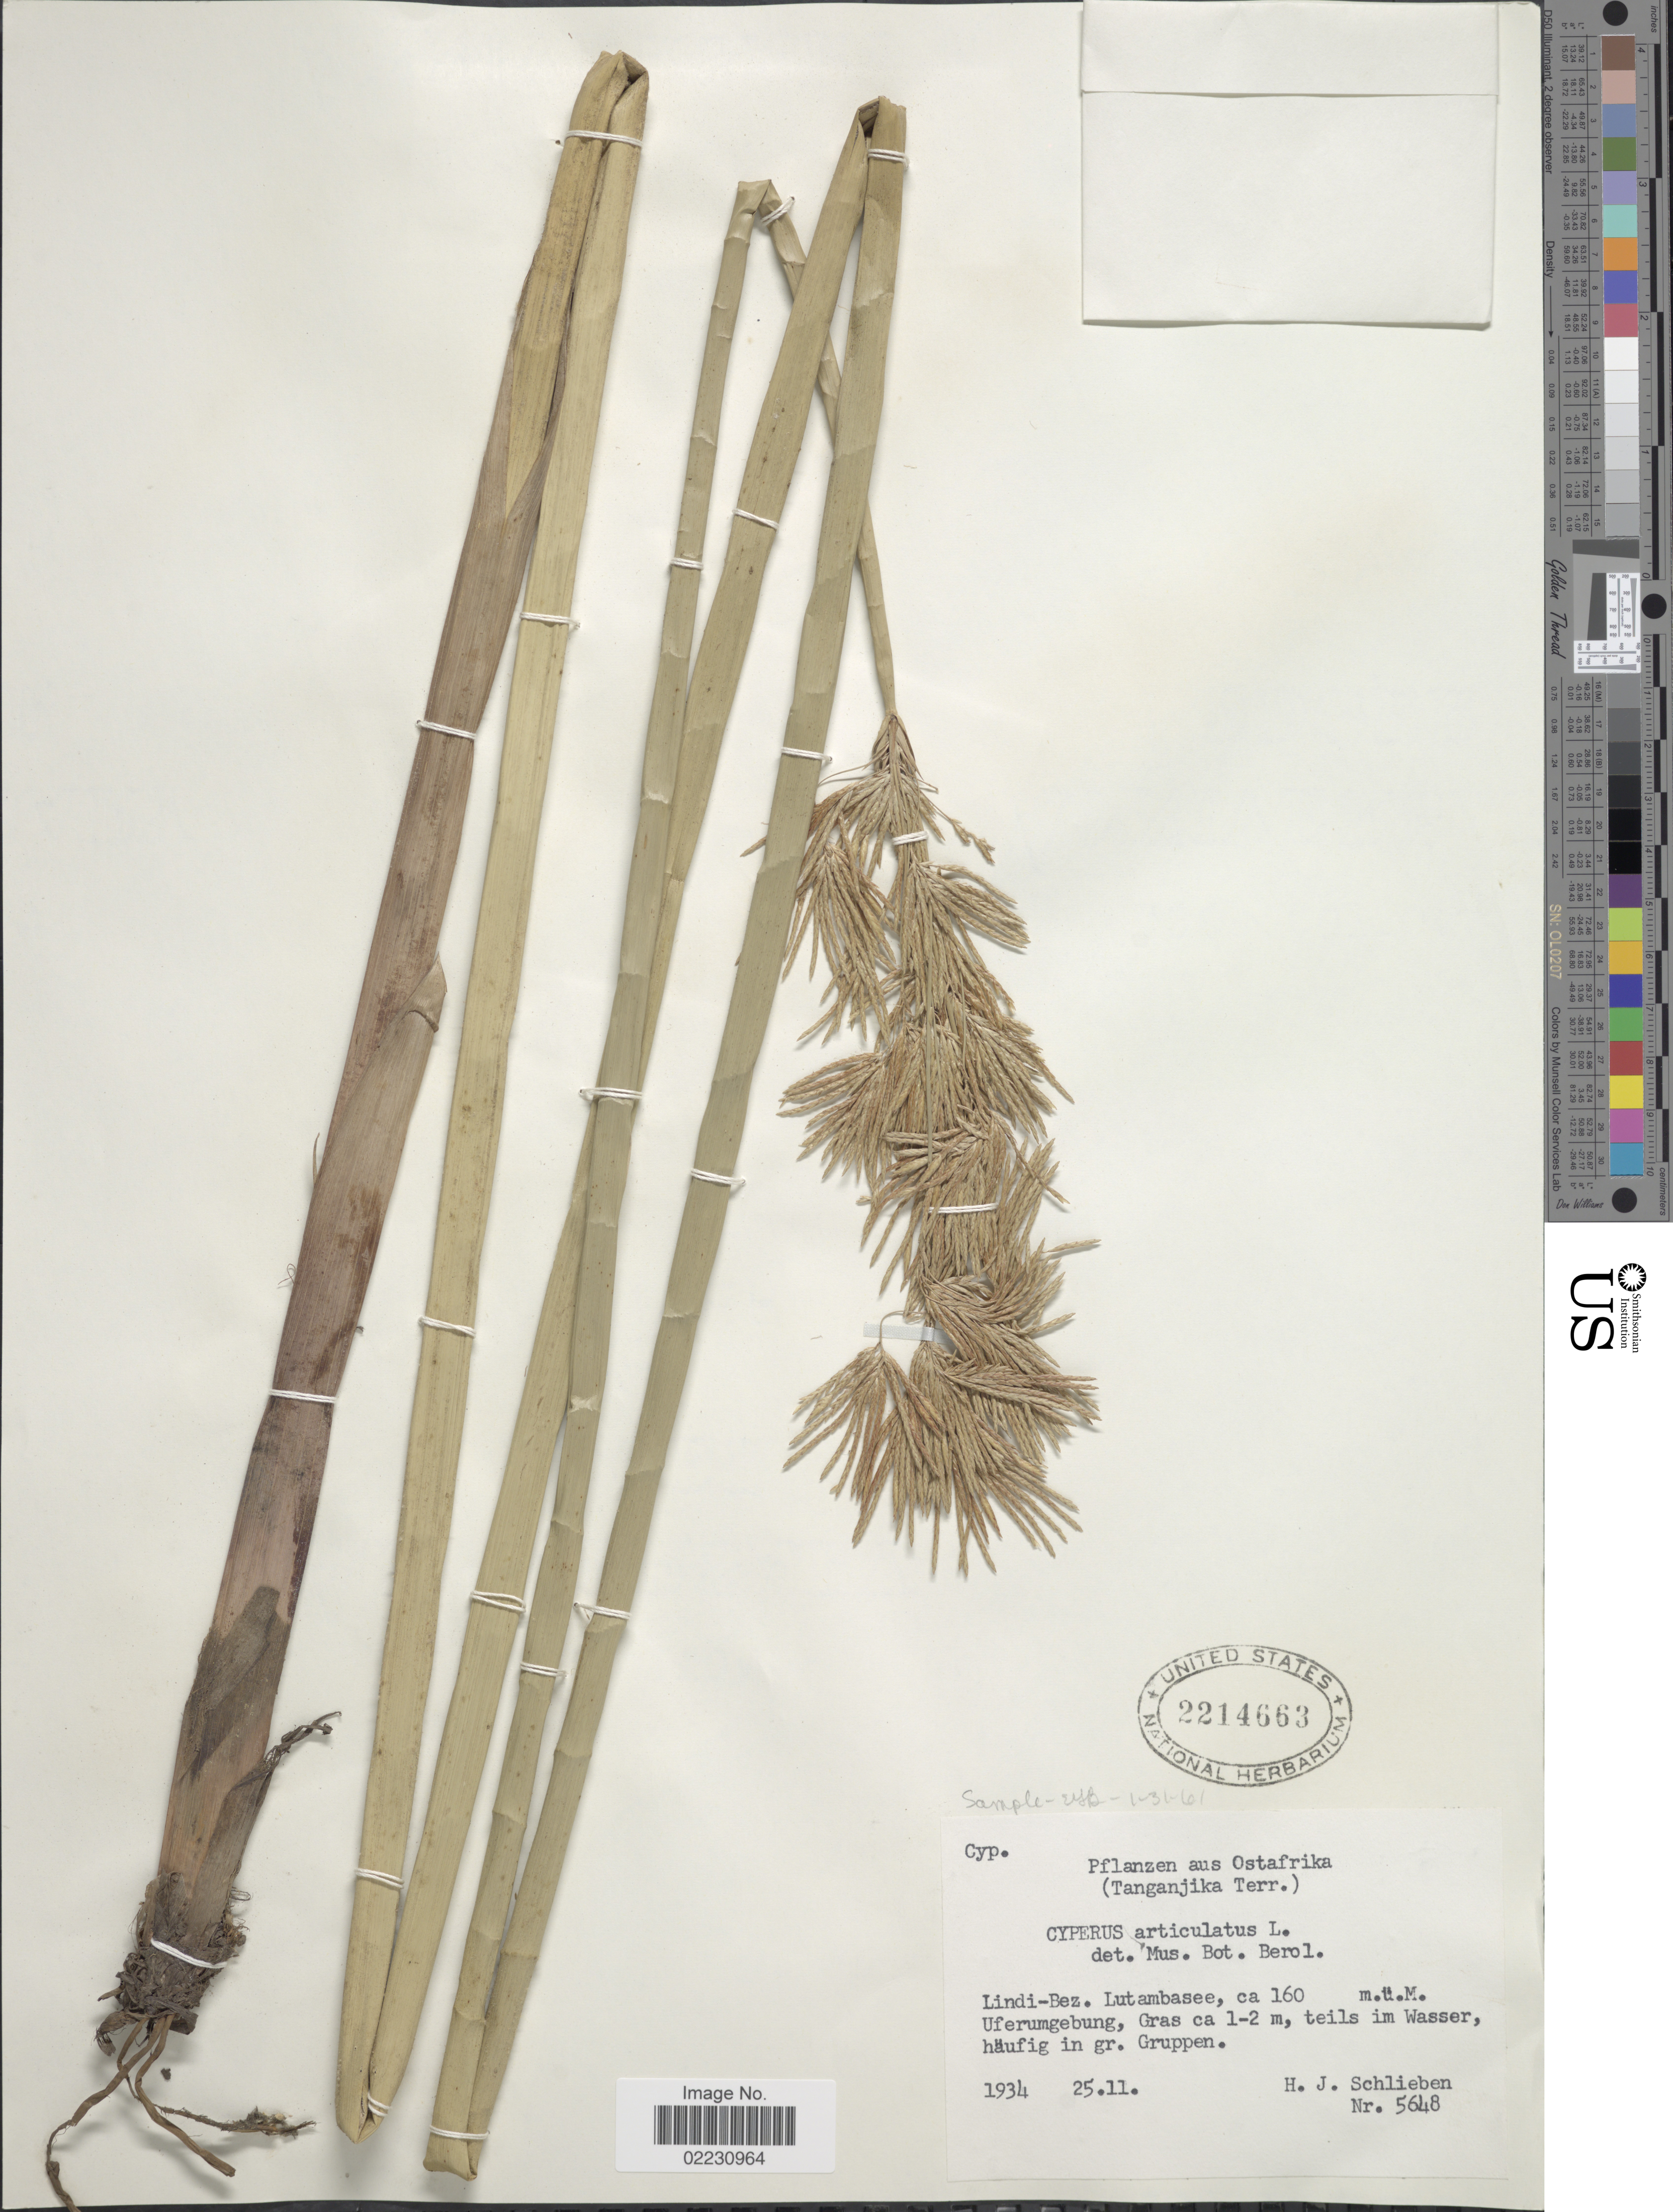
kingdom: Plantae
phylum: Tracheophyta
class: Liliopsida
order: Poales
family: Cyperaceae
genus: Cyperus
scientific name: Cyperus articulatus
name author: L.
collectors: H. J. Schlieben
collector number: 5648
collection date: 1934-02-25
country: Tanzania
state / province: Lindi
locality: Ostafrika (Tanganyika Terr.) Lindi-Bez. Lutambasee, ca. 160 m.u. M. Uferumgebung, gras ca. 1-2m. teils im Wasser haufig in gr. Gruppen.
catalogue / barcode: US 2214663